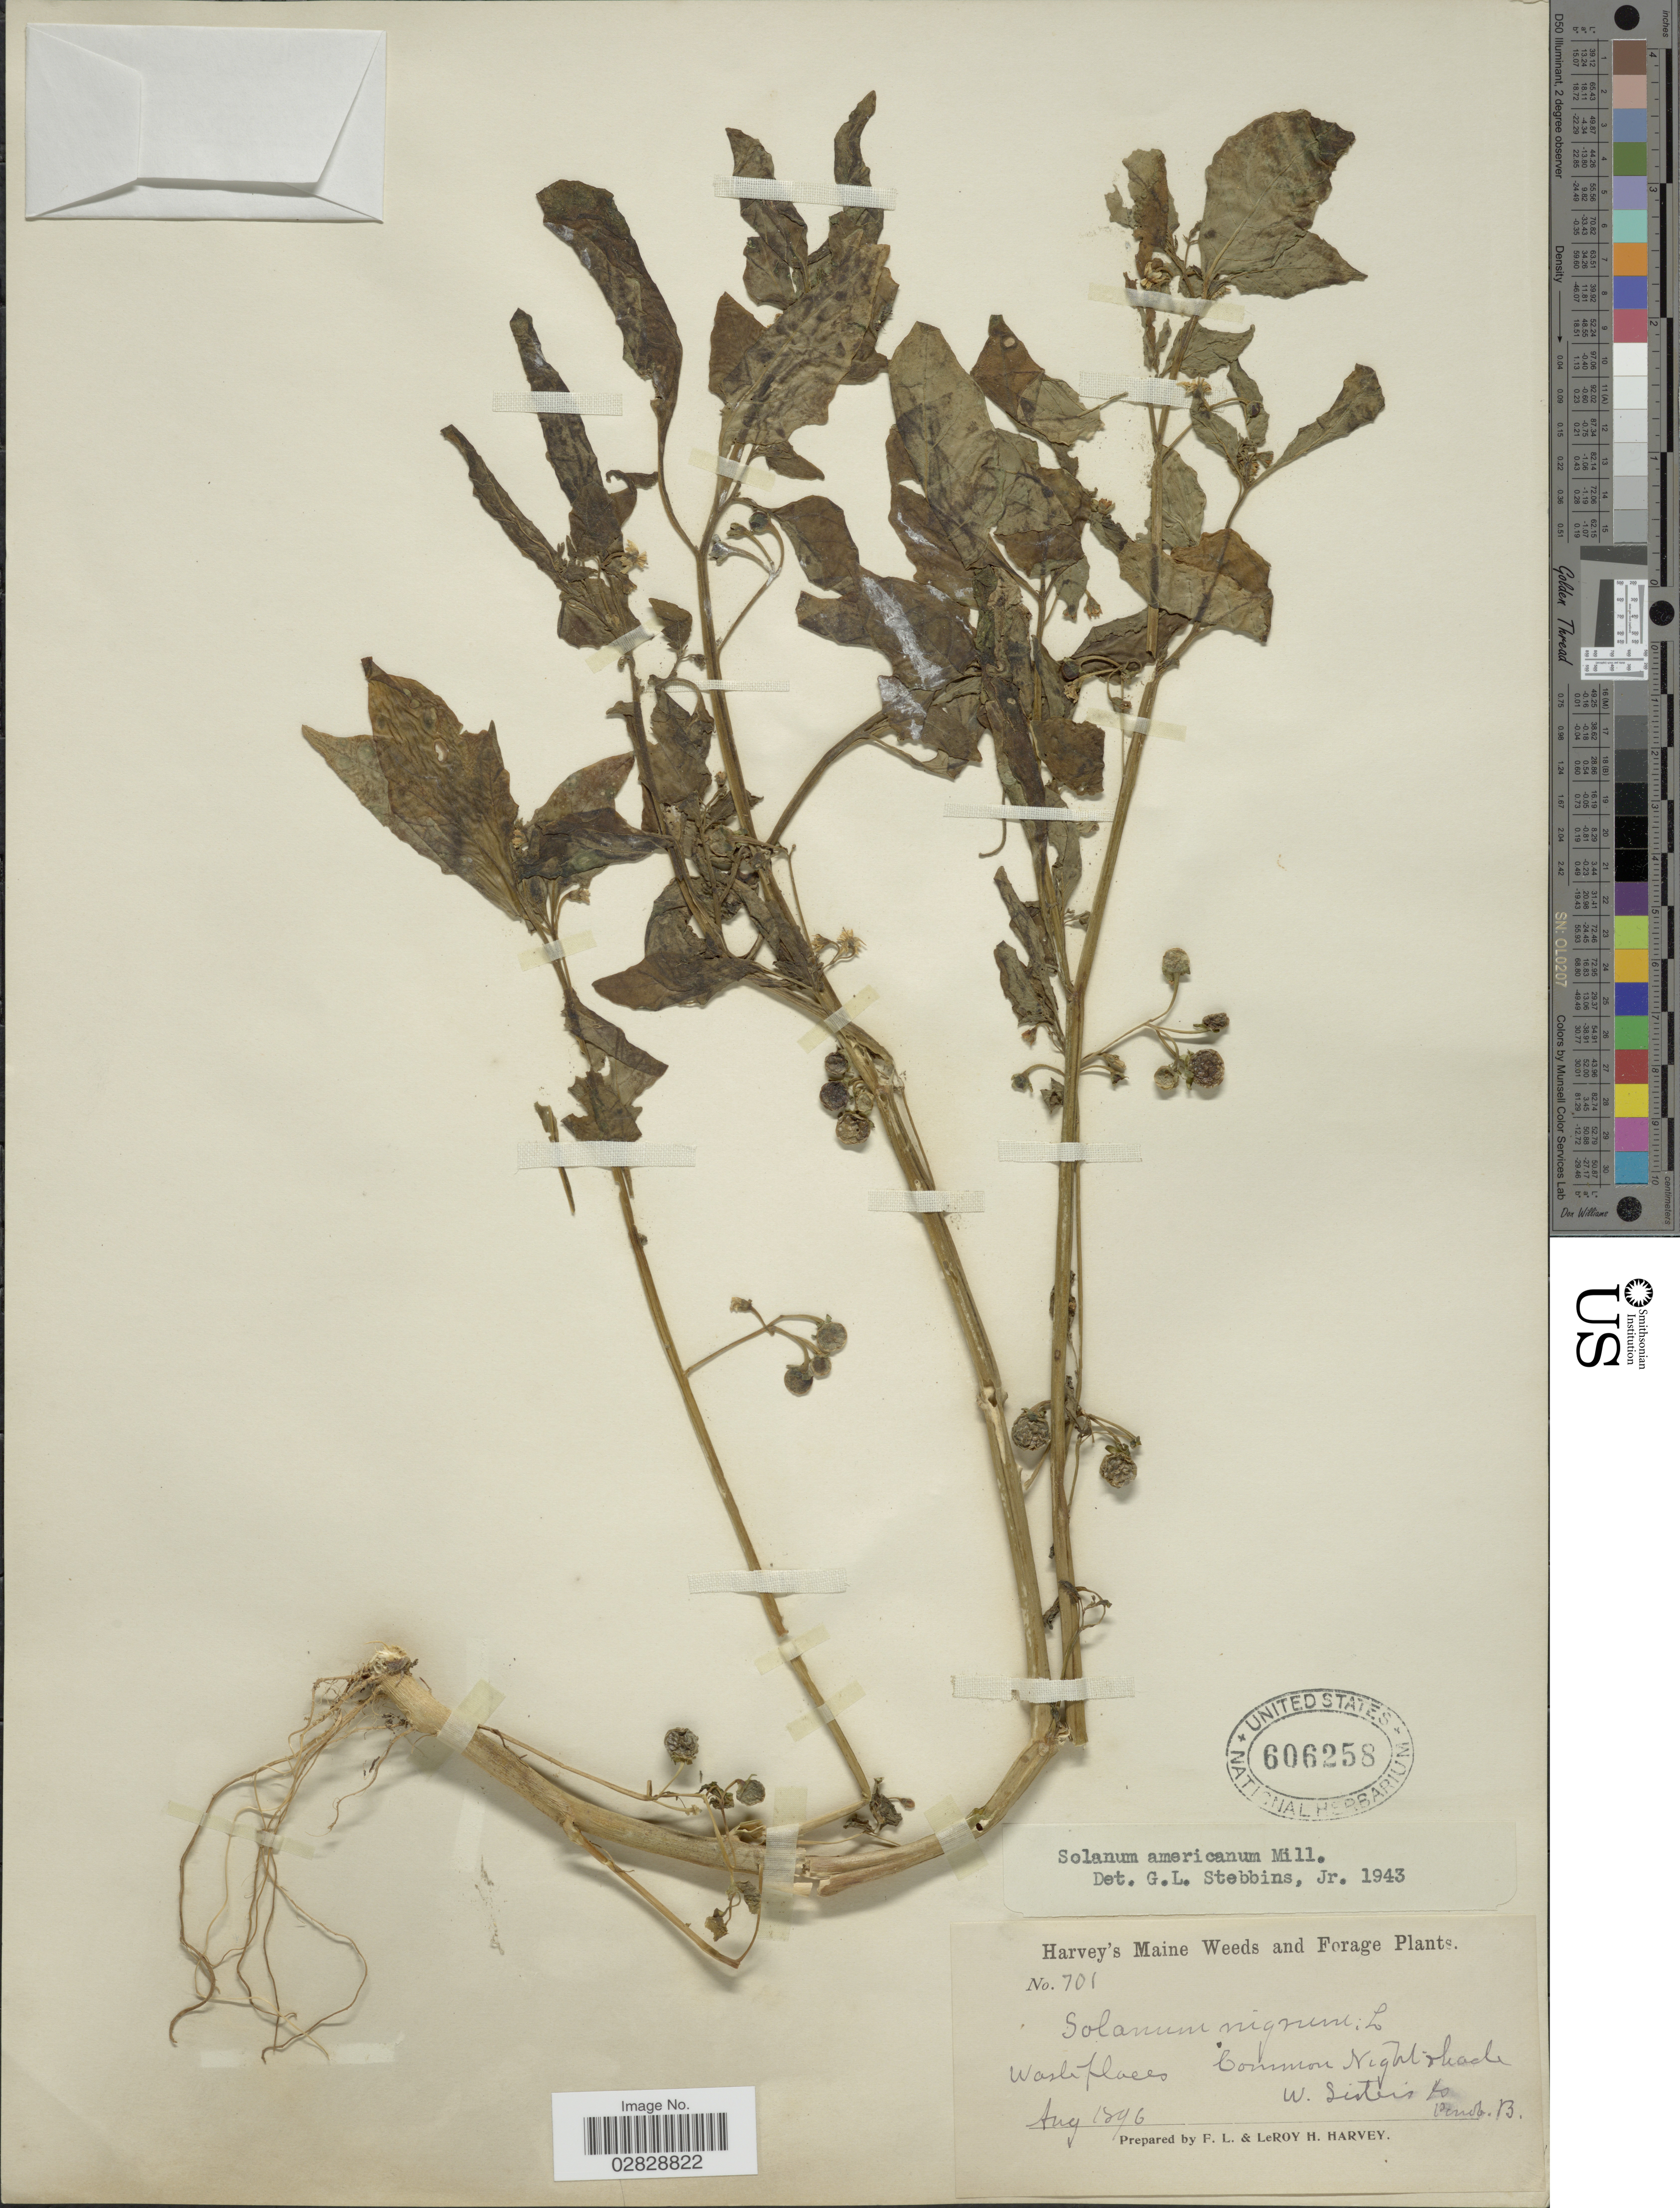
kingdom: Plantae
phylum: Tracheophyta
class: Magnoliopsida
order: Solanales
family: Solanaceae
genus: Solanum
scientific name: Solanum emulans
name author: Raf.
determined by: Knapp, S. D.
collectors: F. L. Harvey & L. H. Harvey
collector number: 701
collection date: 1896-08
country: United States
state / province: Maine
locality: W. Sister's Is. Penob. B.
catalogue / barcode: US 606258